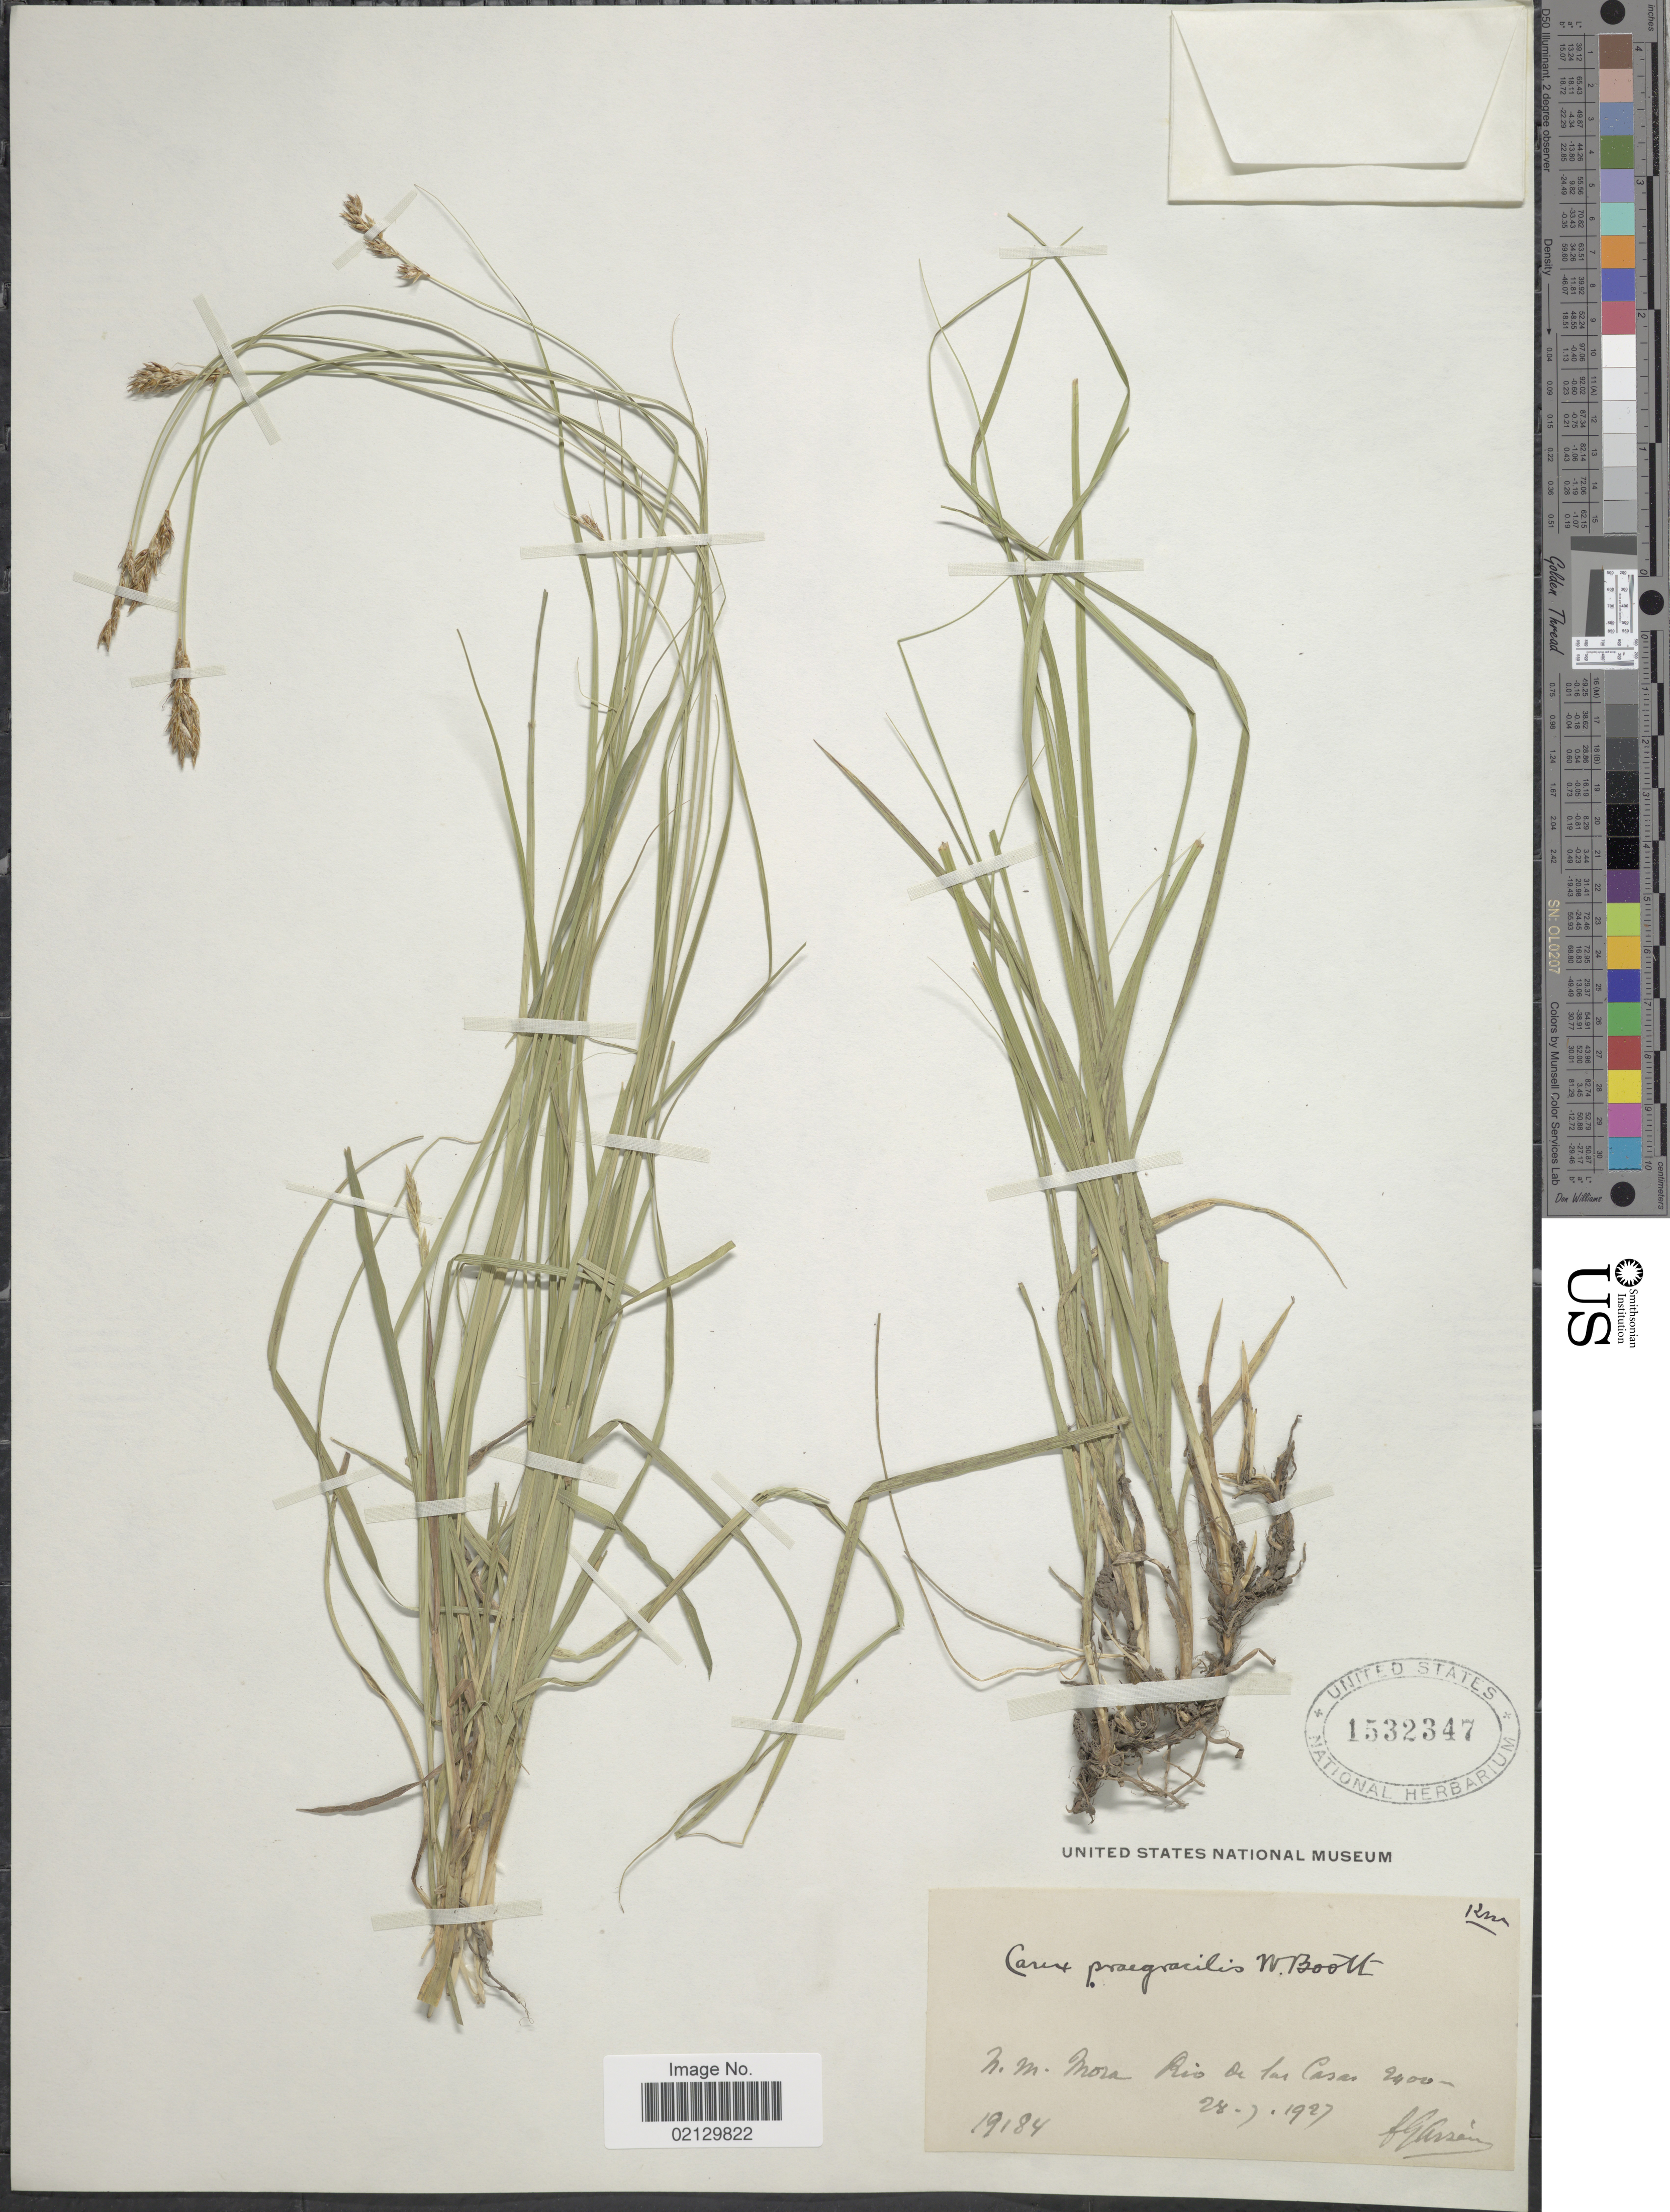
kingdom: Plantae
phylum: Tracheophyta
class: Liliopsida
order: Poales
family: Cyperaceae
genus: Carex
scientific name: Carex praegracilis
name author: W. Boott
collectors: Bro. G. Arsène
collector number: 19184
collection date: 1927-07-28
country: United States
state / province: New Mexico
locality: N. M. Mora Rio de las Casas.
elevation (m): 2400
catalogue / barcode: US 1532347